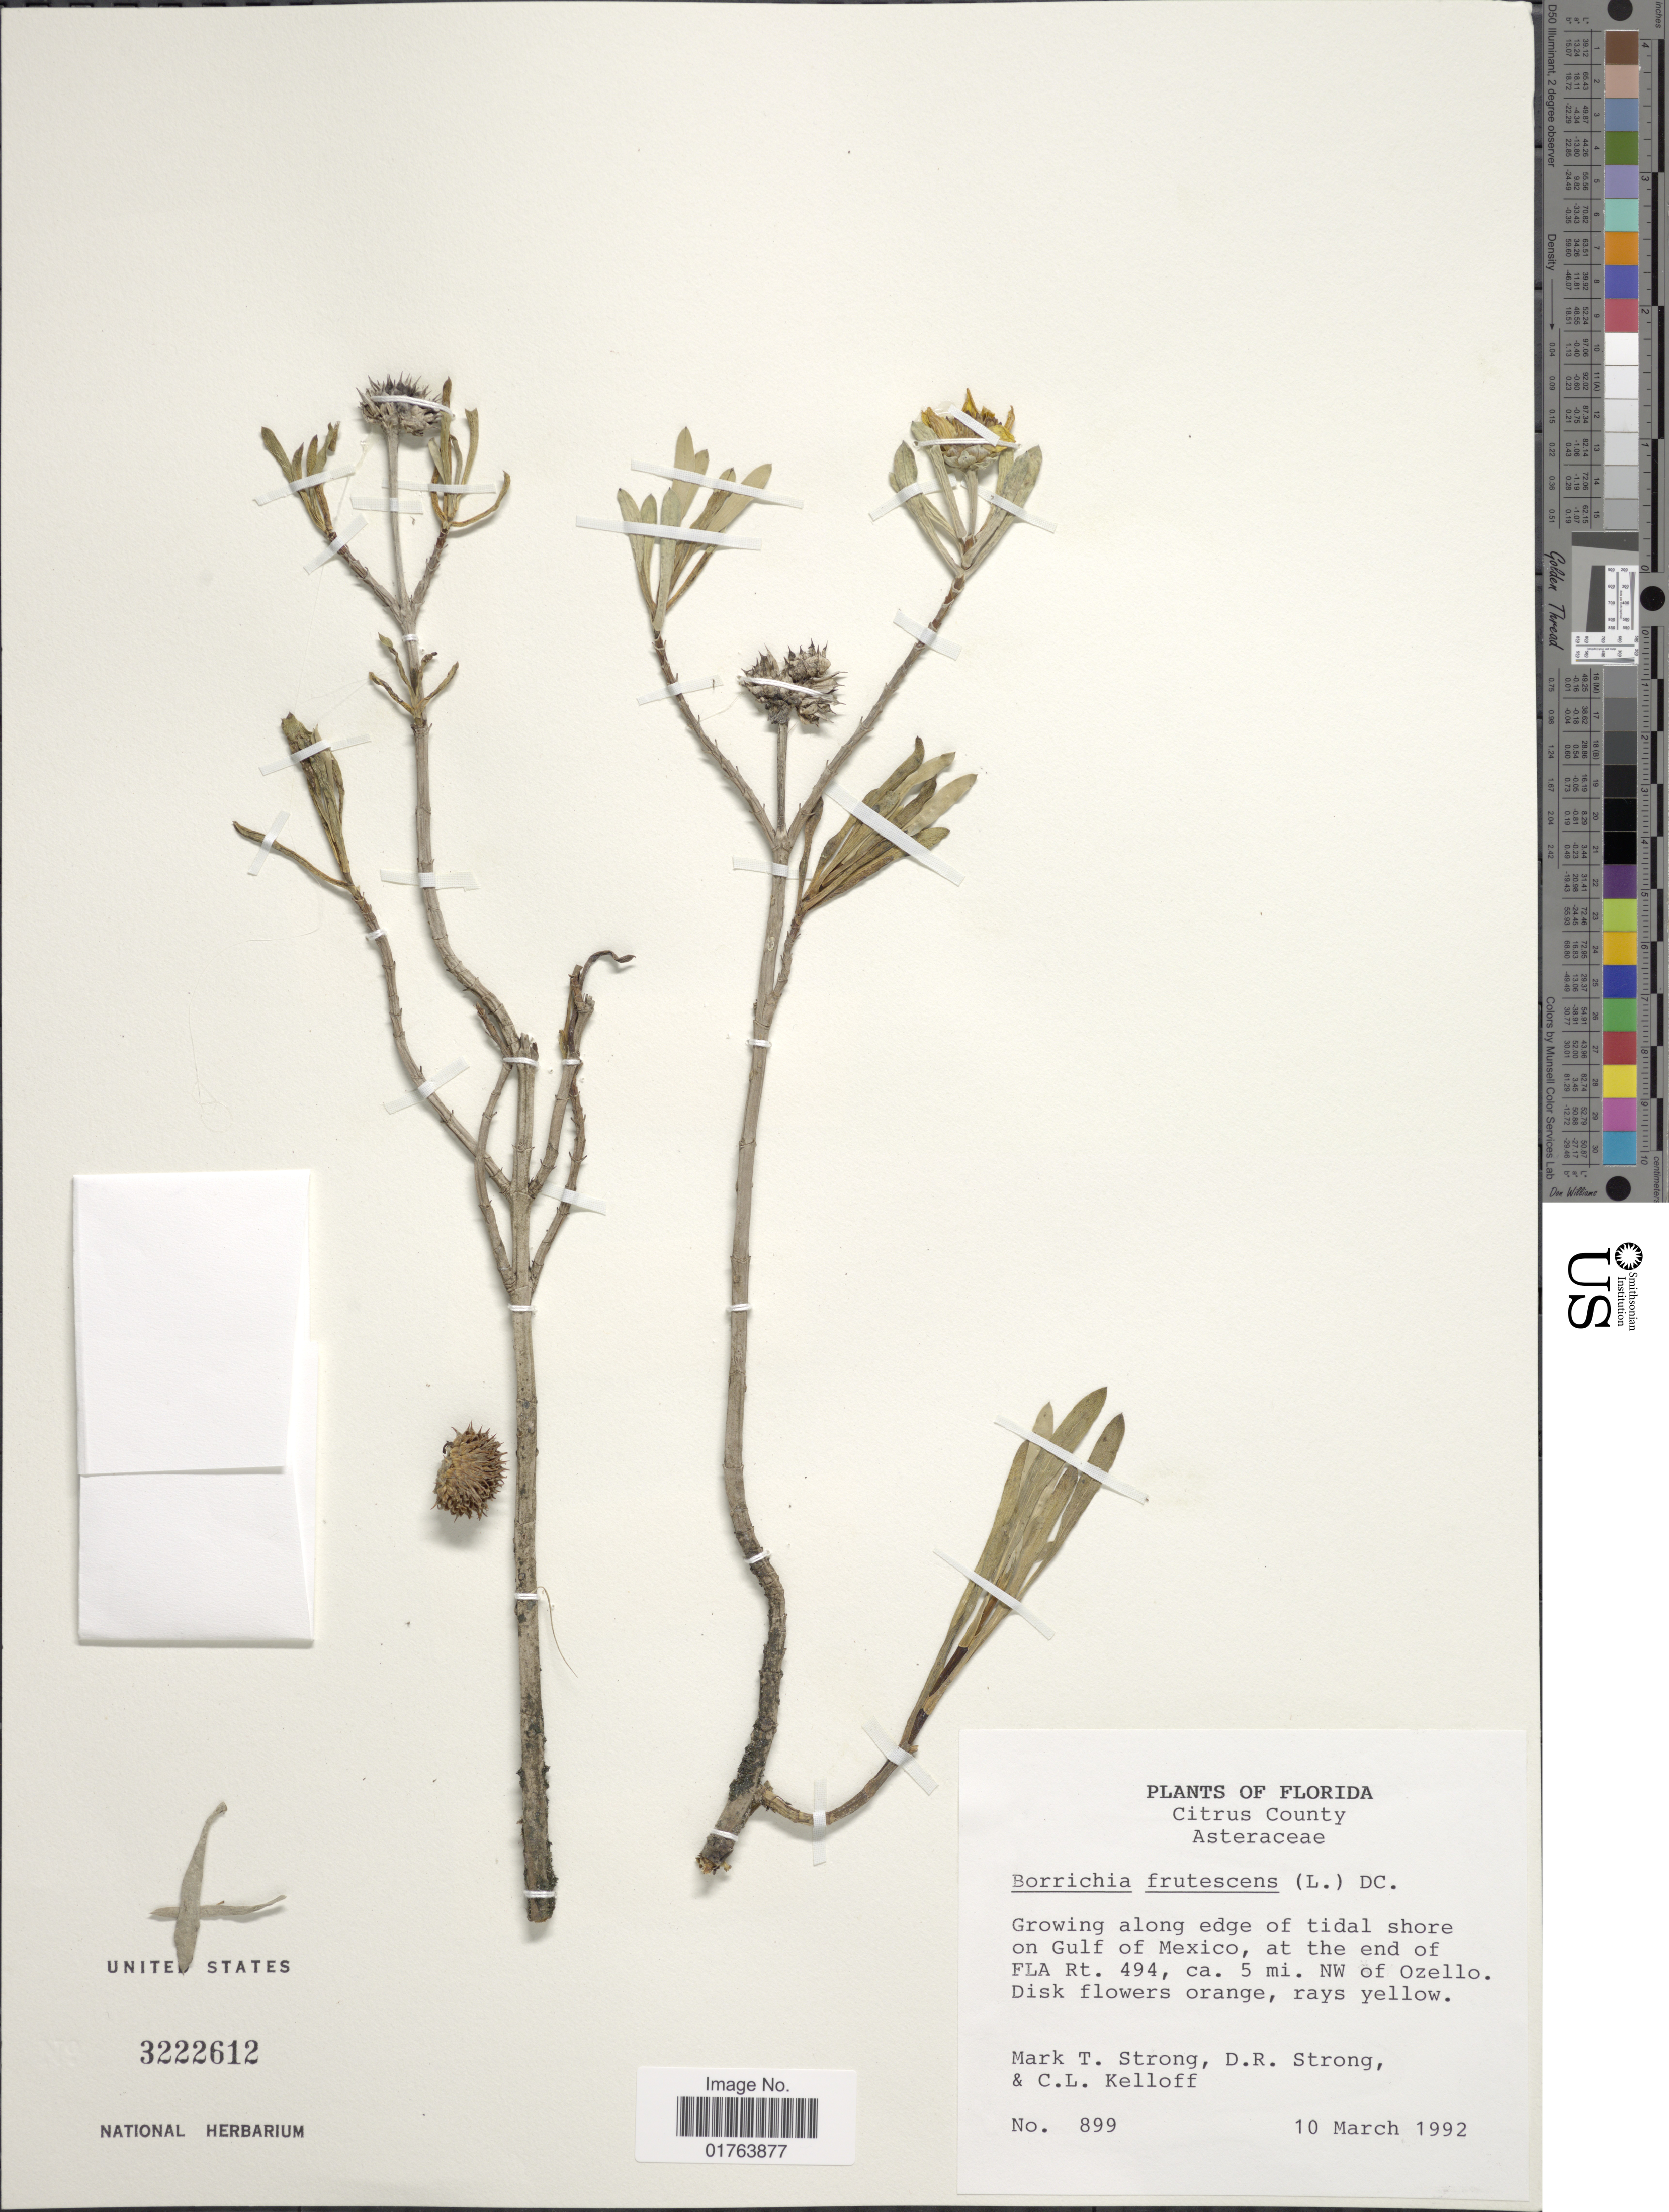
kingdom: Plantae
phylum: Tracheophyta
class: Magnoliopsida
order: Asterales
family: Asteraceae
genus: Borrichia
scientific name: Borrichia frutescens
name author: (L.) DC.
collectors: M. T. Strong, D. R. Strong & C. L. Kelloff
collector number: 899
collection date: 1992-03-10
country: United States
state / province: Florida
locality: Citrus County, edge of tidal shore on Gulf of Mexico, at the end of FLA Rt. 494, ca. 5 mi. NW of Ozello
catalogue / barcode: US 3222612